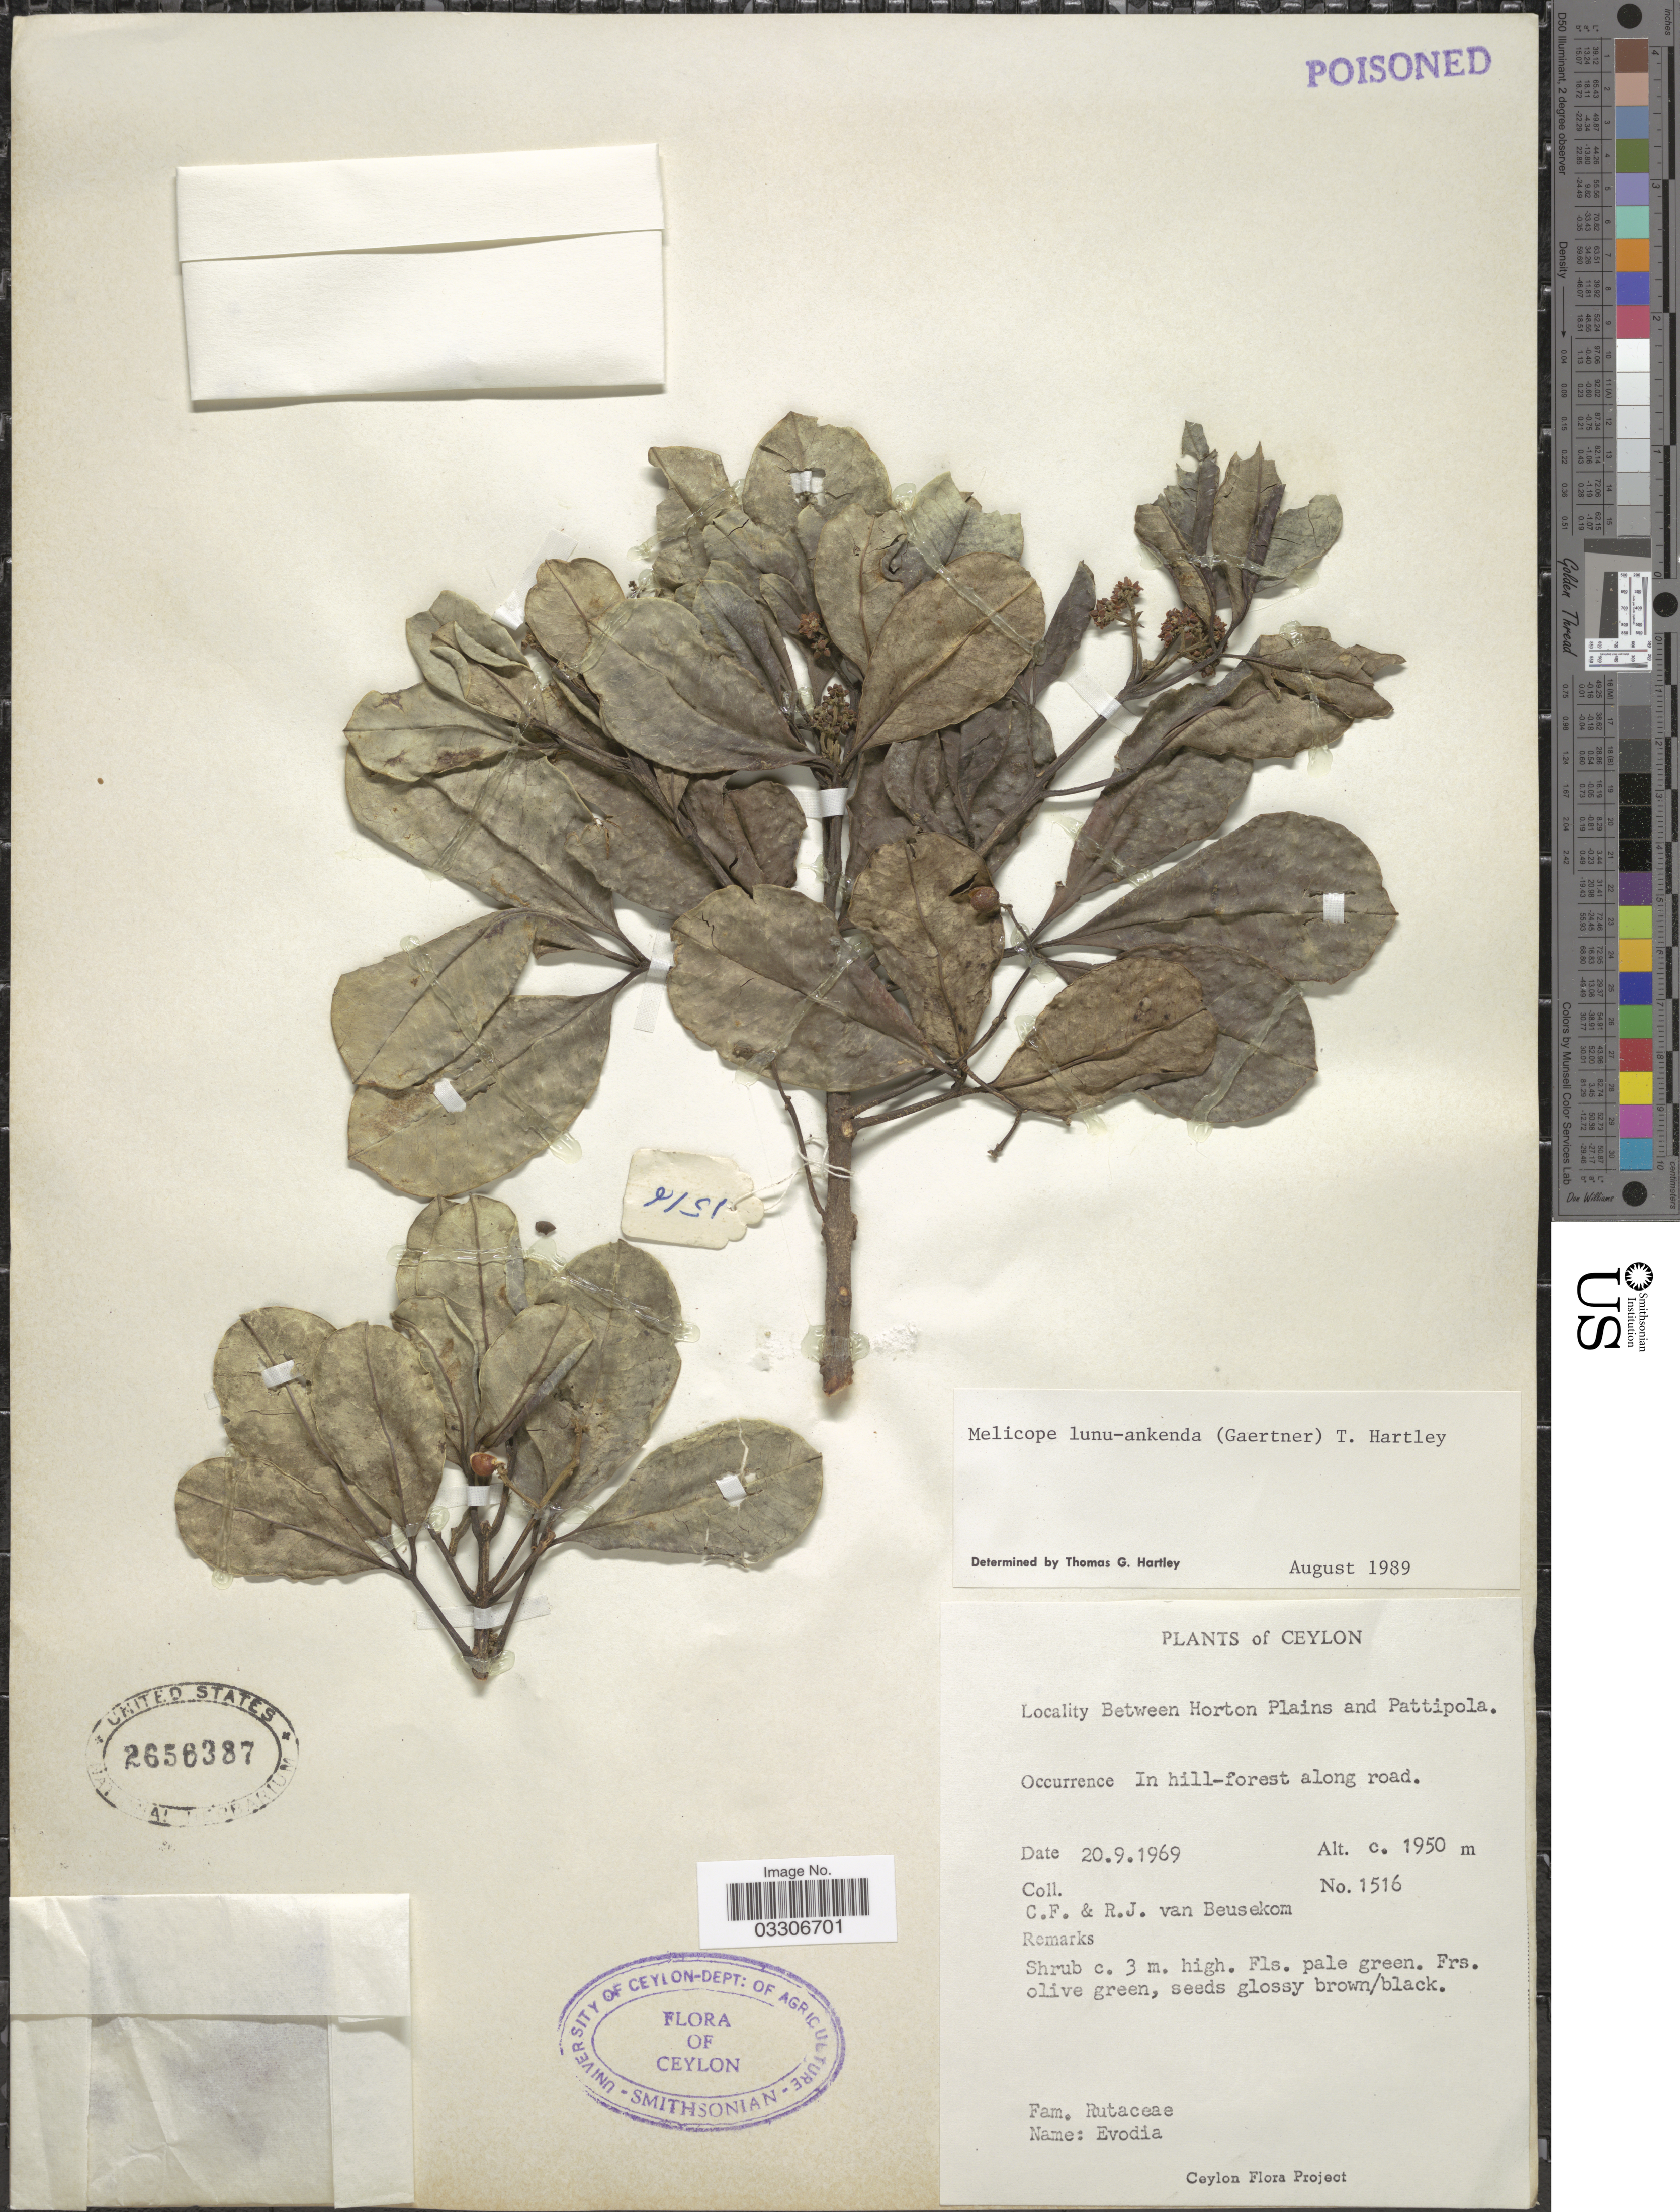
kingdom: Plantae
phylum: Tracheophyta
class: Magnoliopsida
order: Sapindales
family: Rutaceae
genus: Melicope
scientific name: Melicope lunu-ankenda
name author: (Gaertn.) T.G. Hartley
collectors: C. F. Beusekom & R. Beusekom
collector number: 1516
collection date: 1969-09-20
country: Sri Lanka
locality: Ceylon. Between Horton Plains and Pattipola.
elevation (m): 1950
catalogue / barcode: US 2656387